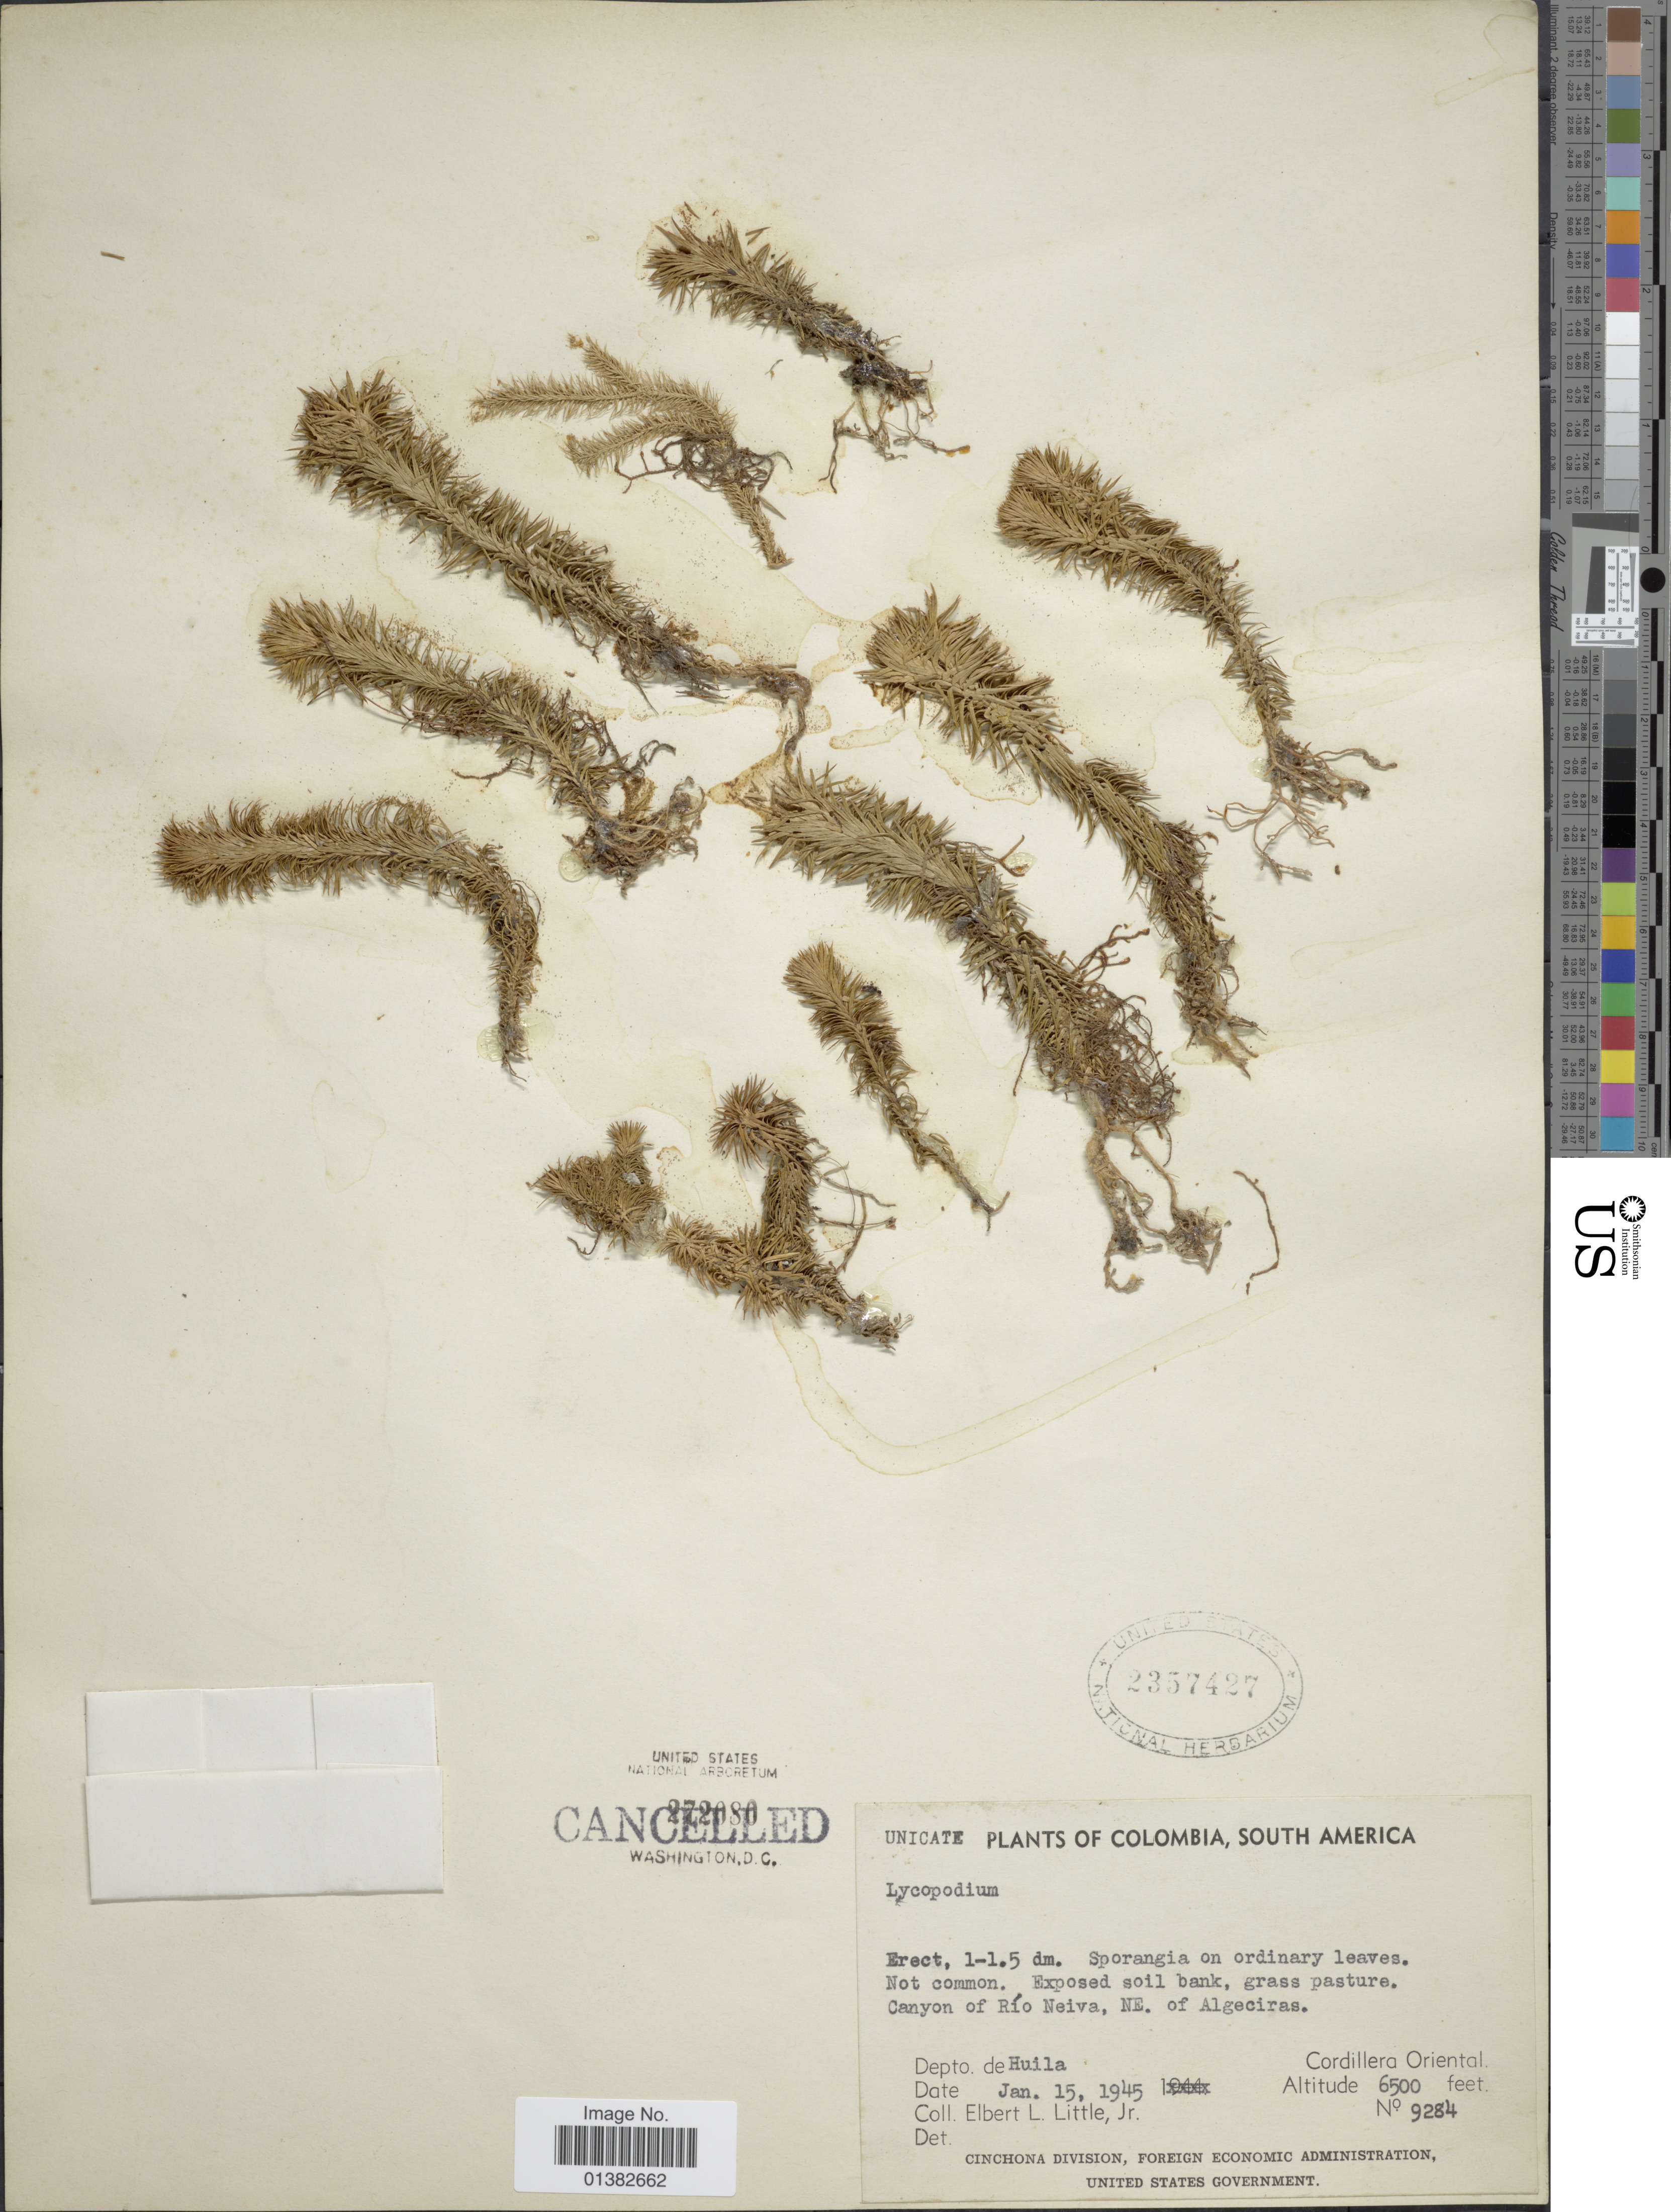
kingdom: Plantae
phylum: Tracheophyta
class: Lycopodiopsida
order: Lycopodiales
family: Lycopodiaceae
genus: Phlegmariurus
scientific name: Phlegmariurus reflexus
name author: (Lam.) B. Øllg.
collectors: E. L. Little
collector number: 9284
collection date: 1945-01-15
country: Colombia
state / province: Huila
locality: Canyon of Río Neiva, NE. of Algeciras. Cordillera Oriental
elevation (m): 1981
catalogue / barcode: US 2357427